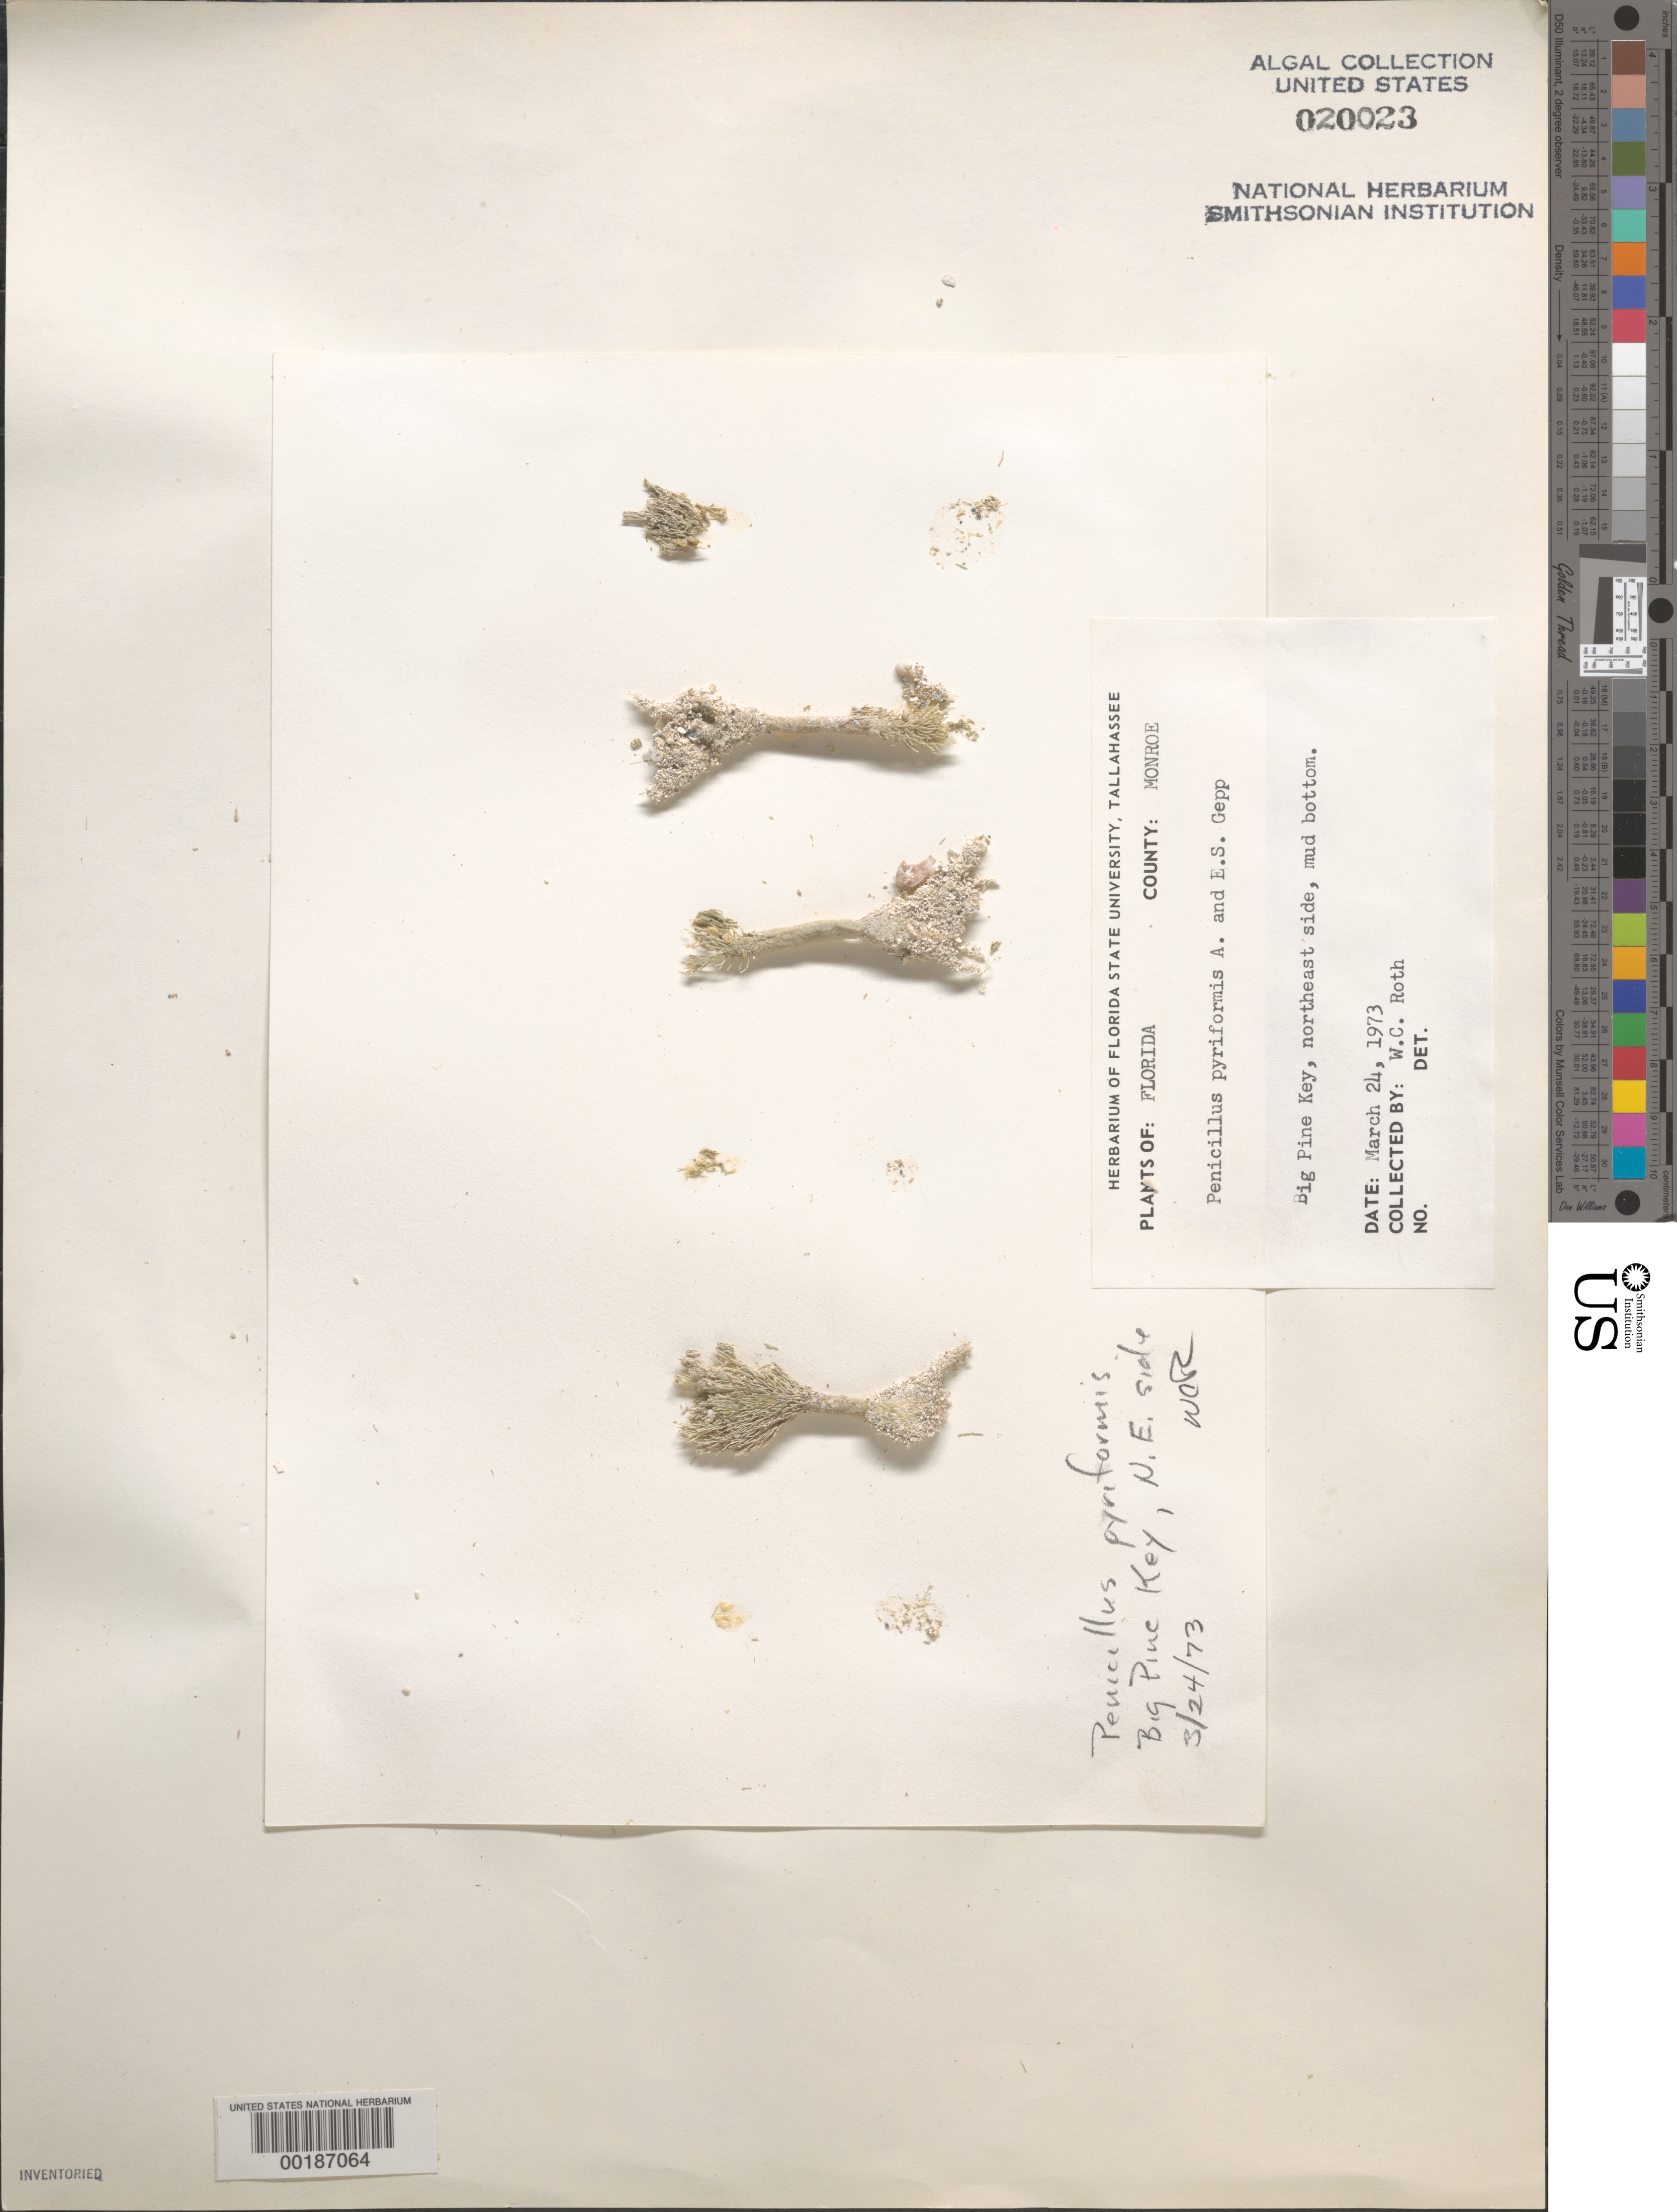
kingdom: Plantae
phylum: Chlorophyta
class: Ulvophyceae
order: Bryopsidales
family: Udoteaceae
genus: Penicillus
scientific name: Penicillus pyriformis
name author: A. Gepp & E. Gepp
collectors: W. C. Roth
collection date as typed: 24 Mar 1973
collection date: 1973-03-24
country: United States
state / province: Florida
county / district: Monroe County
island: Big Pine Key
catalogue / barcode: US 20023